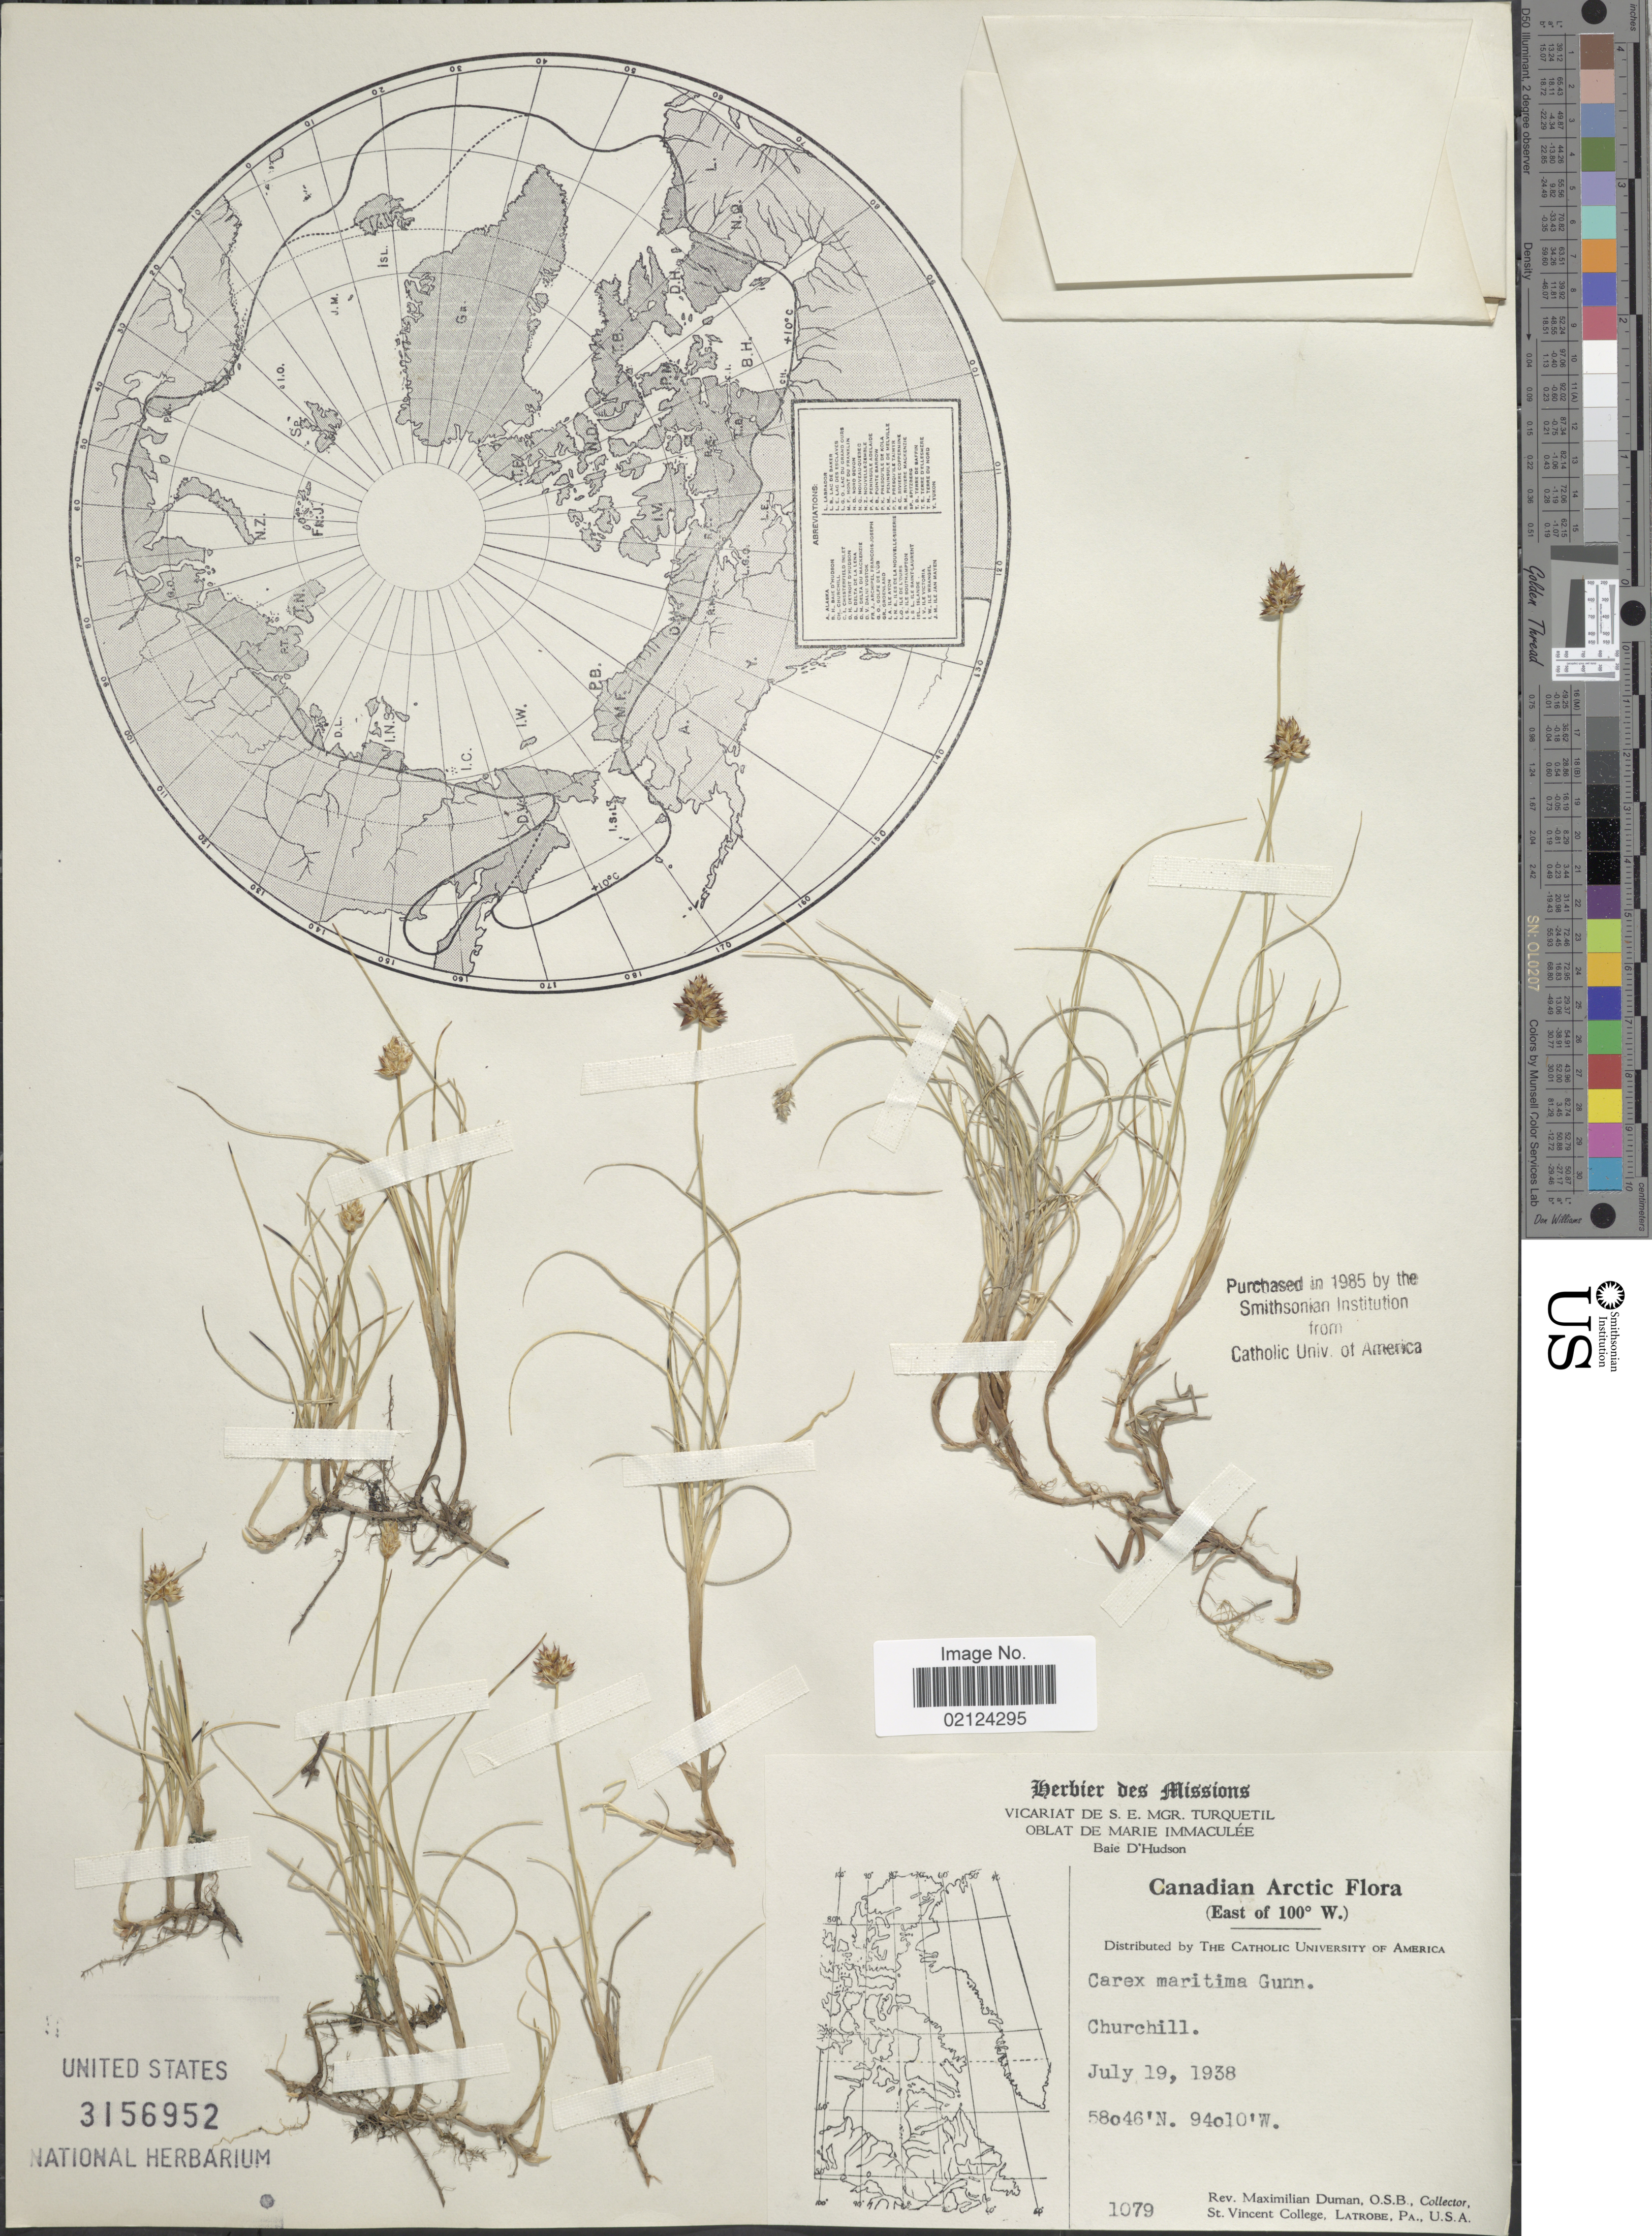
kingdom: Plantae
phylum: Tracheophyta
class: Liliopsida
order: Poales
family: Cyperaceae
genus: Carex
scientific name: Carex maritima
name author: Gunnerus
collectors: M. Duman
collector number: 1079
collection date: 1938-07-19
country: Canada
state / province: Manitoba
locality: Canadian Arctic. East of 100° W. Churchill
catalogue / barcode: US 3156952